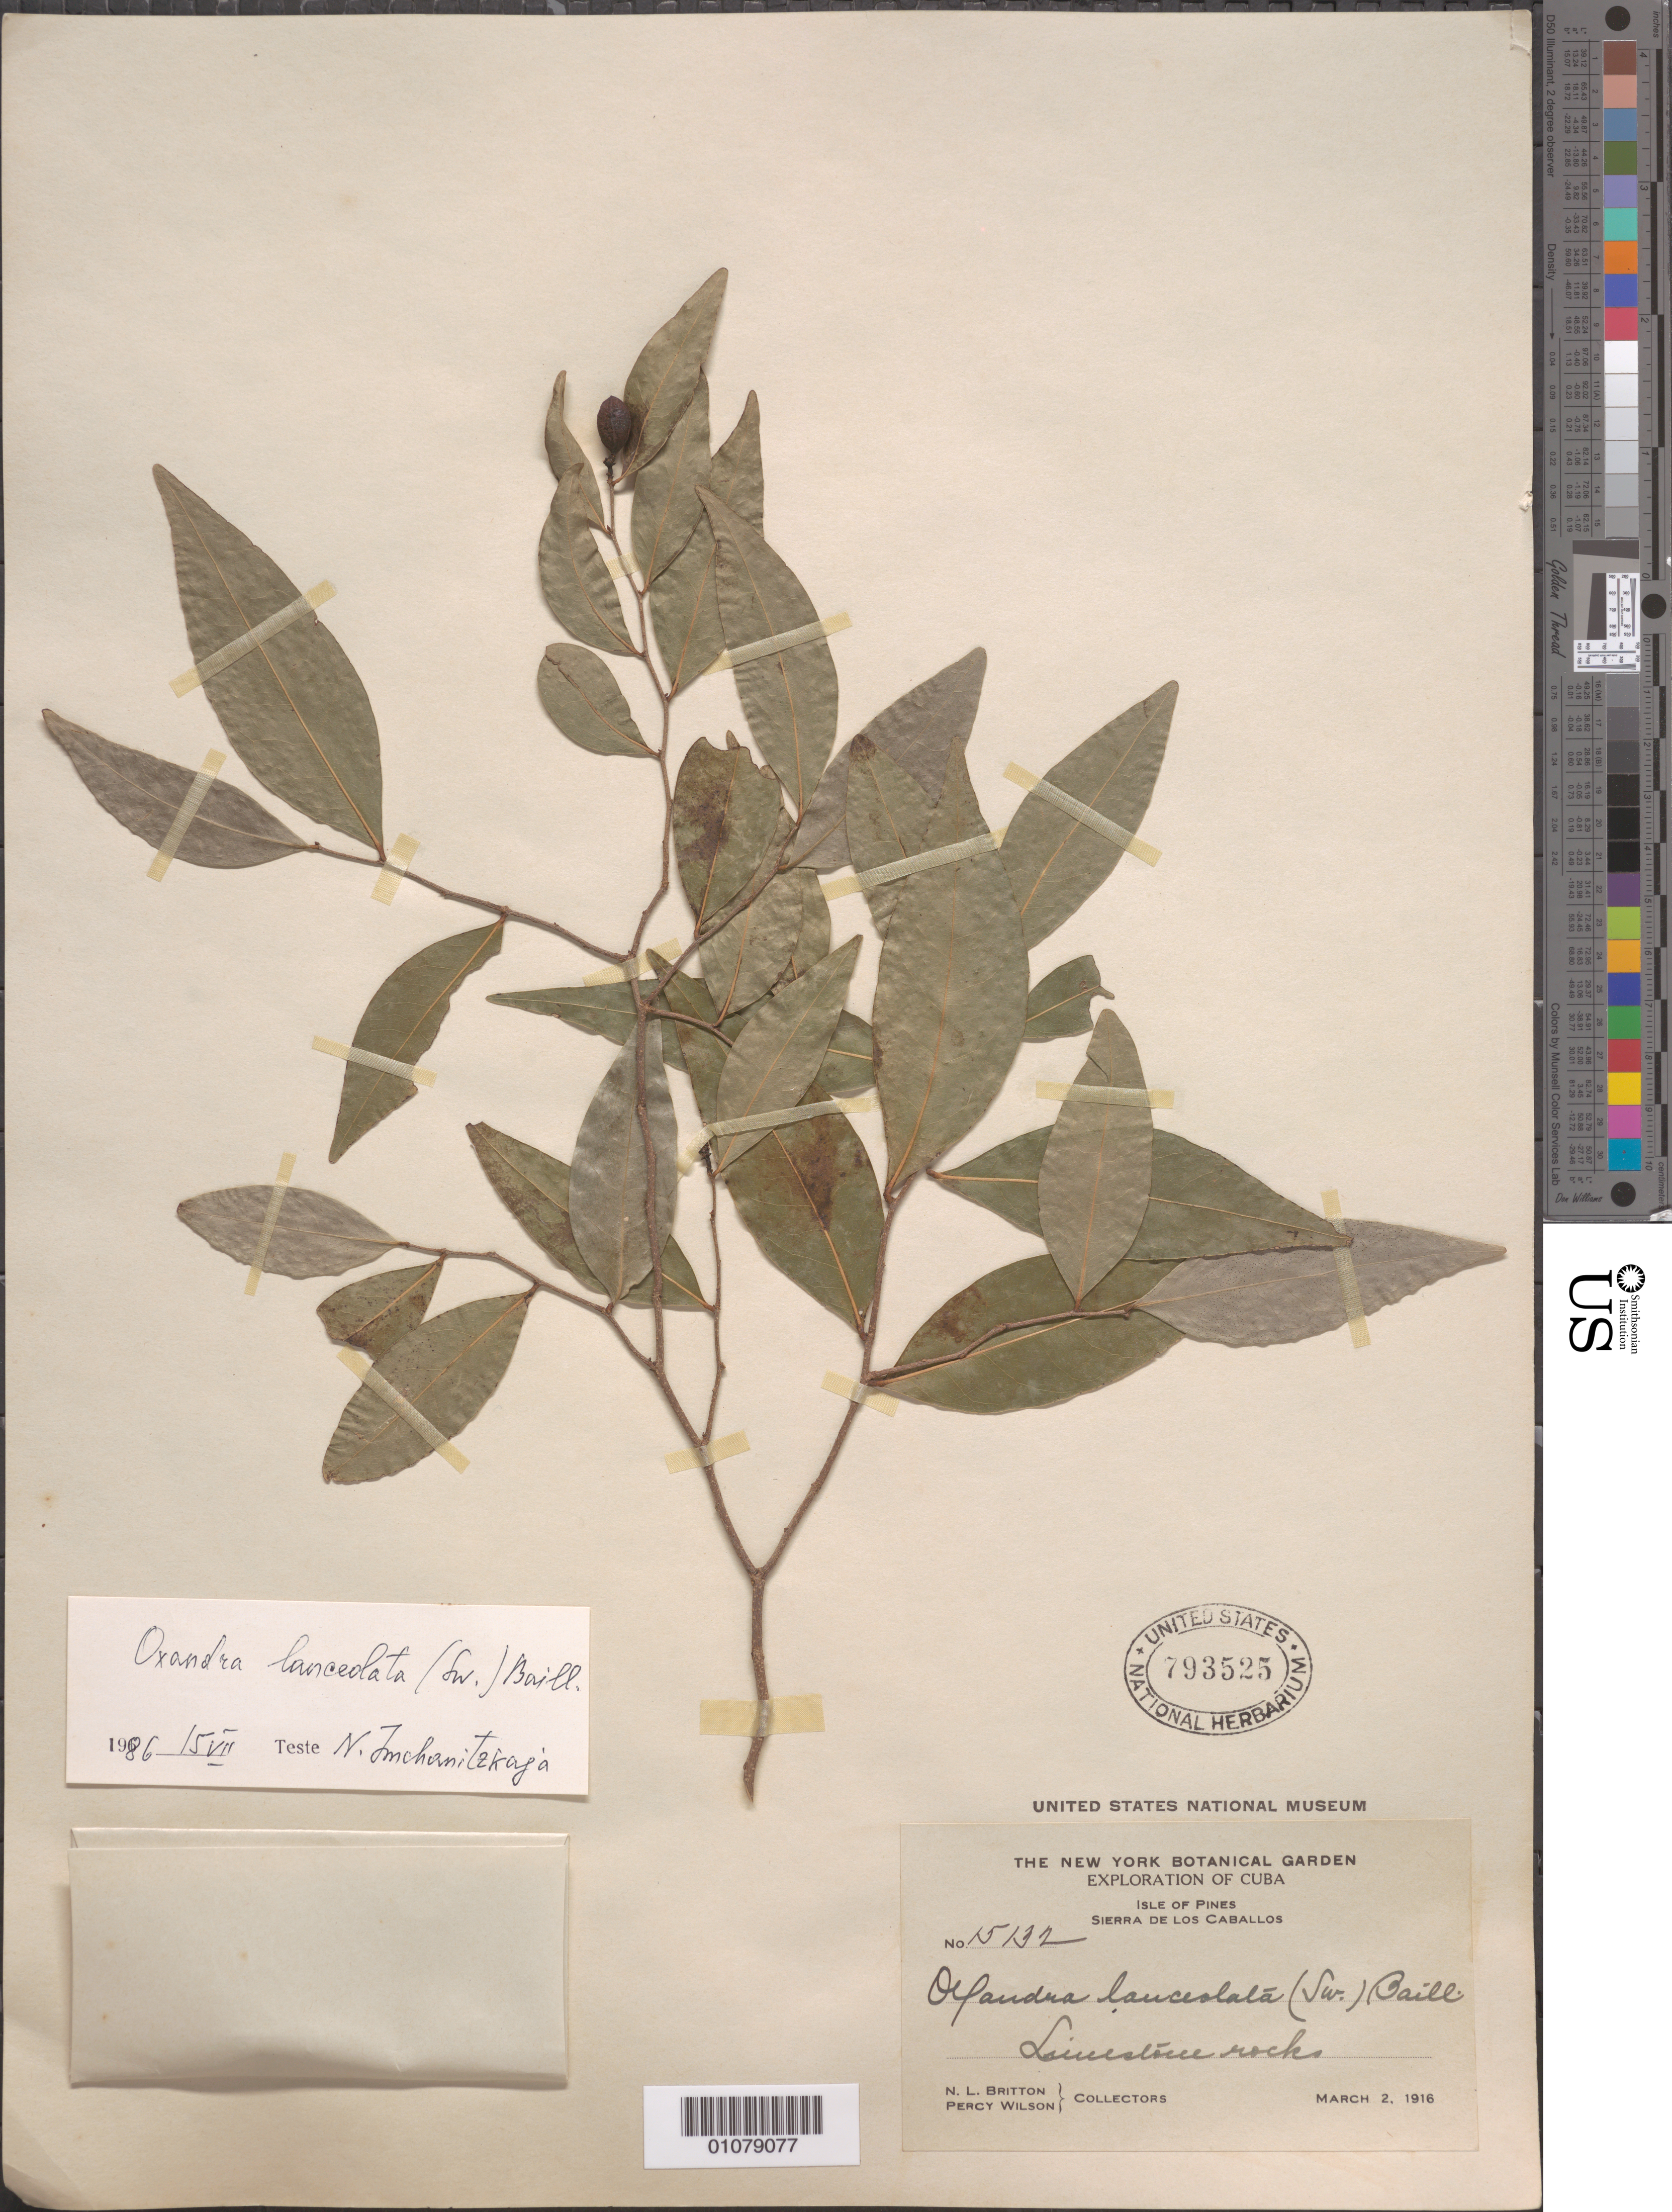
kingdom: Plantae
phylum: Tracheophyta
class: Magnoliopsida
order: Magnoliales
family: Annonaceae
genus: Oxandra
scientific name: Oxandra lanceolata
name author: (Sw.) Baill.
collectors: N. Britton & P. Wilson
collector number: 15132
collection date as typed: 02 Mar 1916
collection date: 1916-03-02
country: Cuba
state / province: Isla de La Juventud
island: Isla de la Juventud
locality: Isle of Pines, Sierra De Los Caballos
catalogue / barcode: US 793525